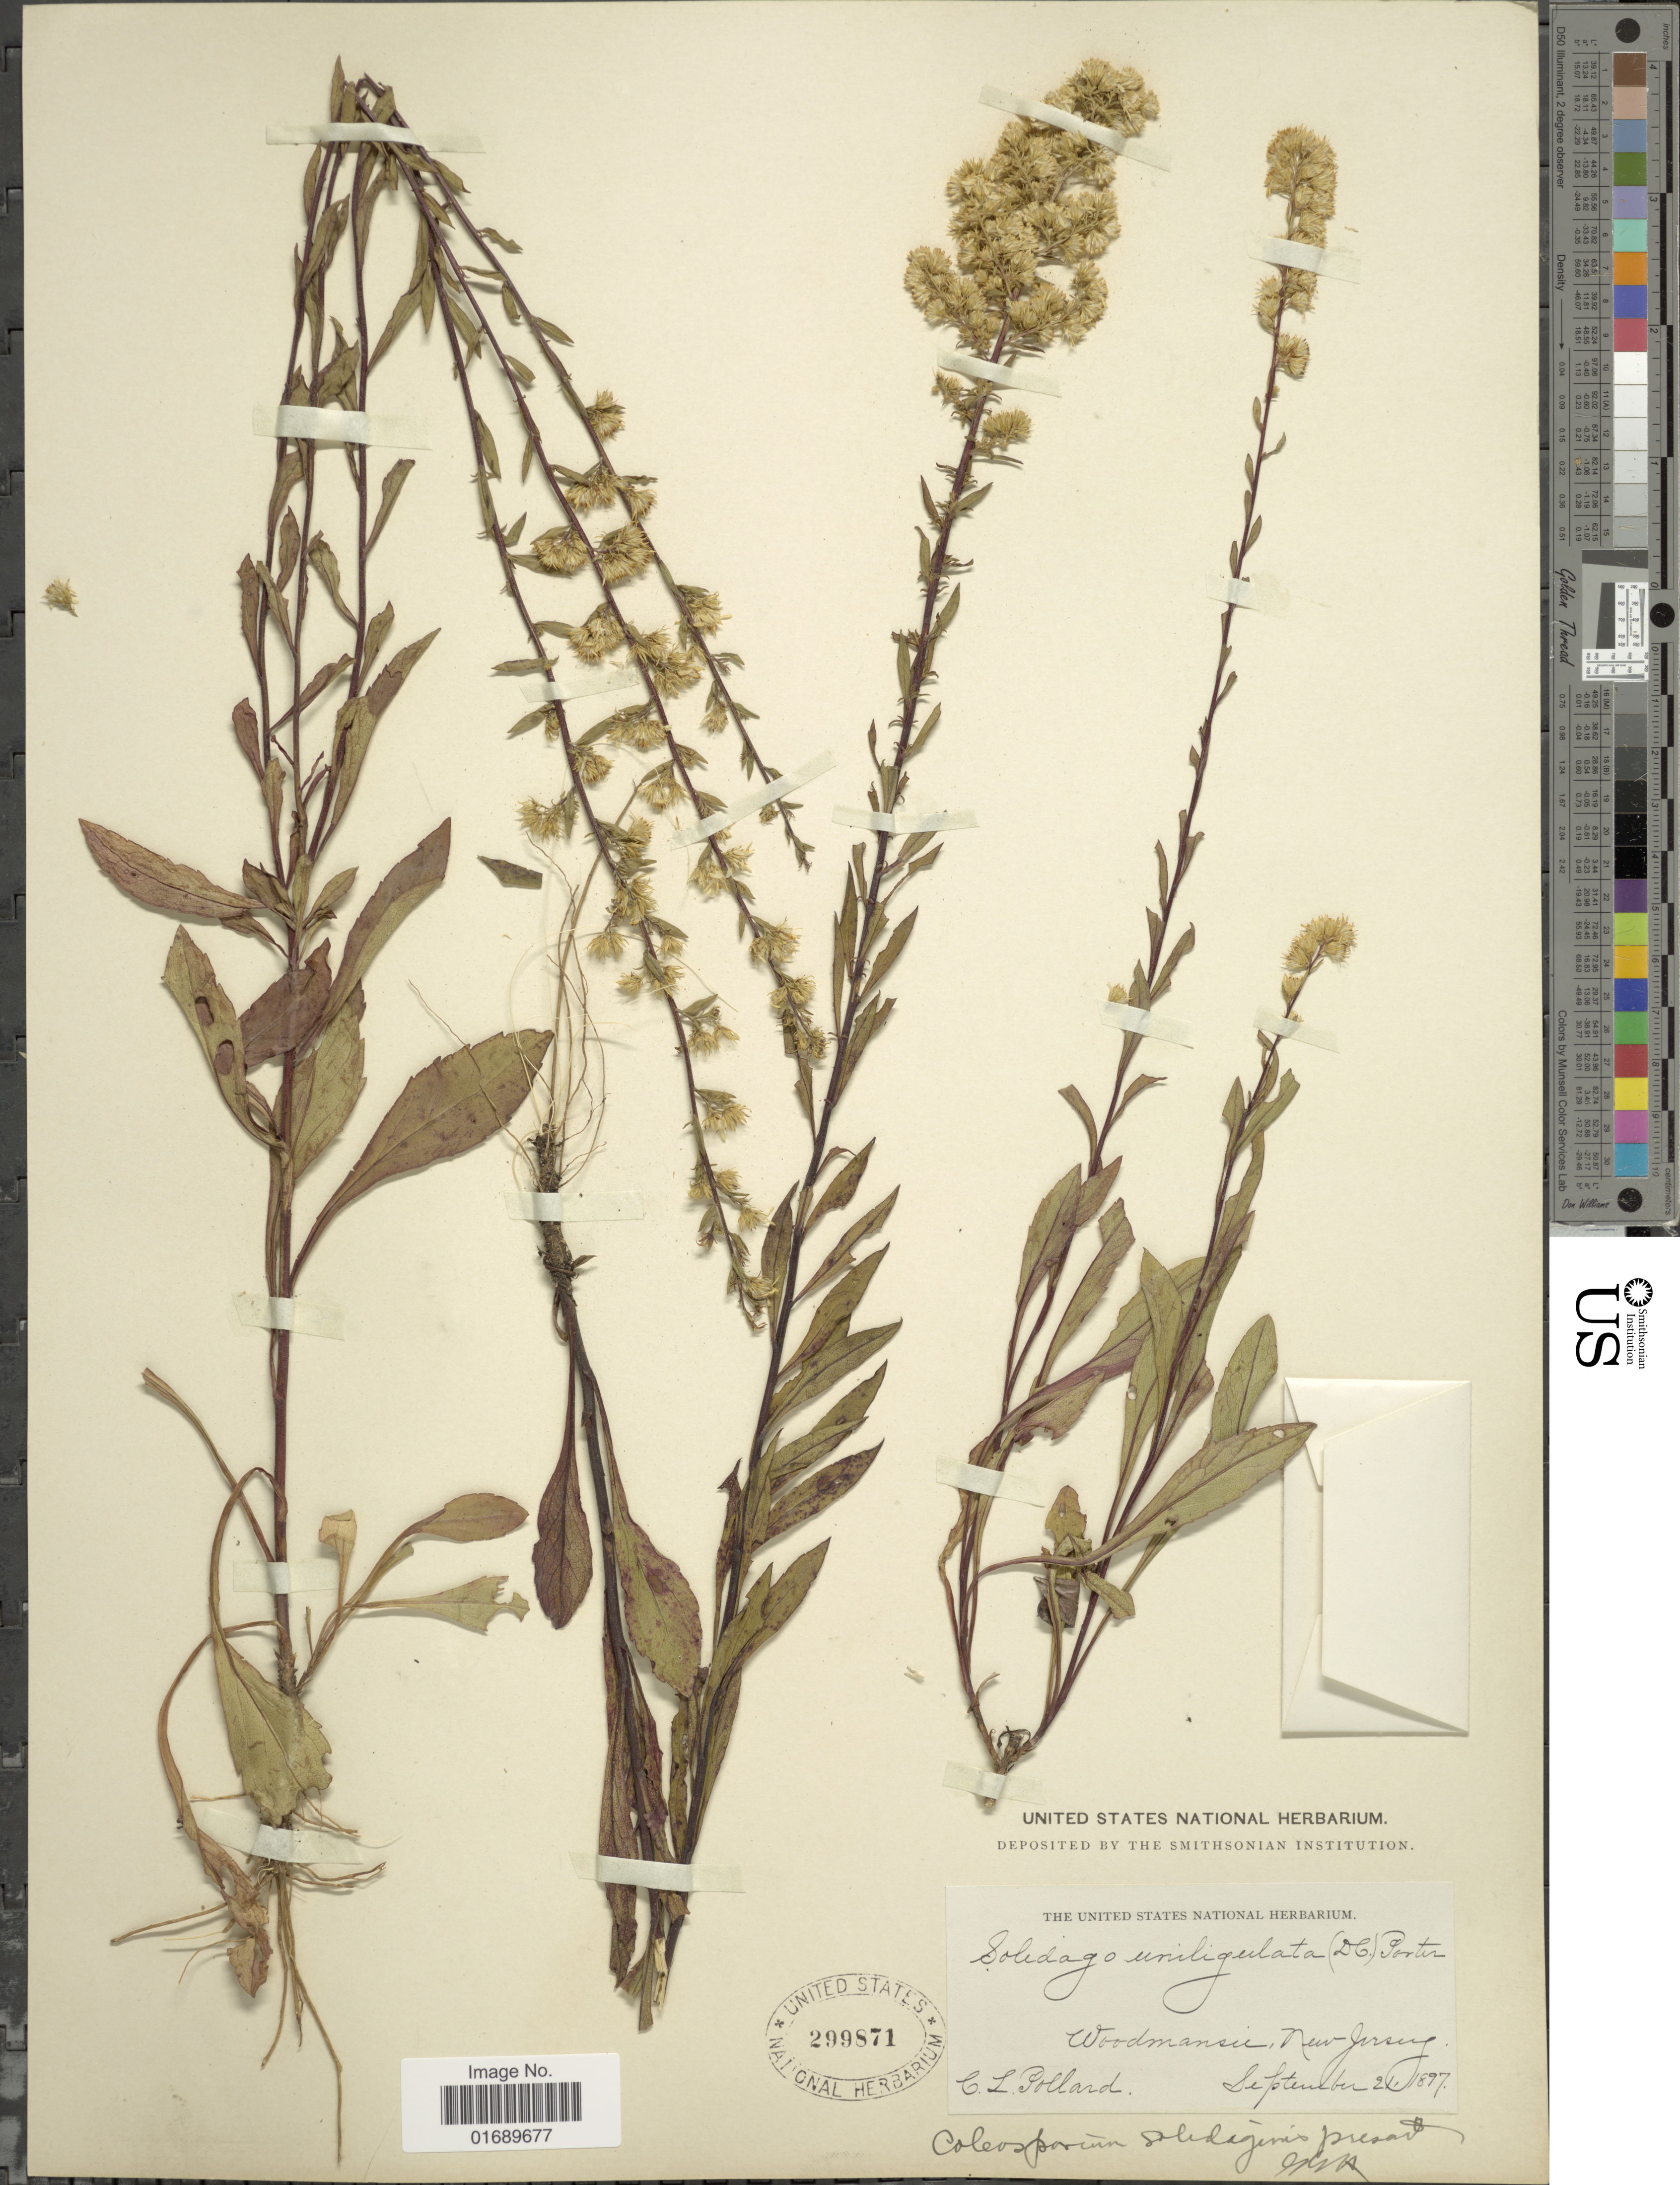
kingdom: Plantae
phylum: Tracheophyta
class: Magnoliopsida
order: Asterales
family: Asteraceae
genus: Solidago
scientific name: Solidago puberula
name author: Nutt.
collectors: C. L. Pollard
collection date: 1897-09-21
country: United States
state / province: New Jersey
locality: Woodmansu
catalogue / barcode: US 299871